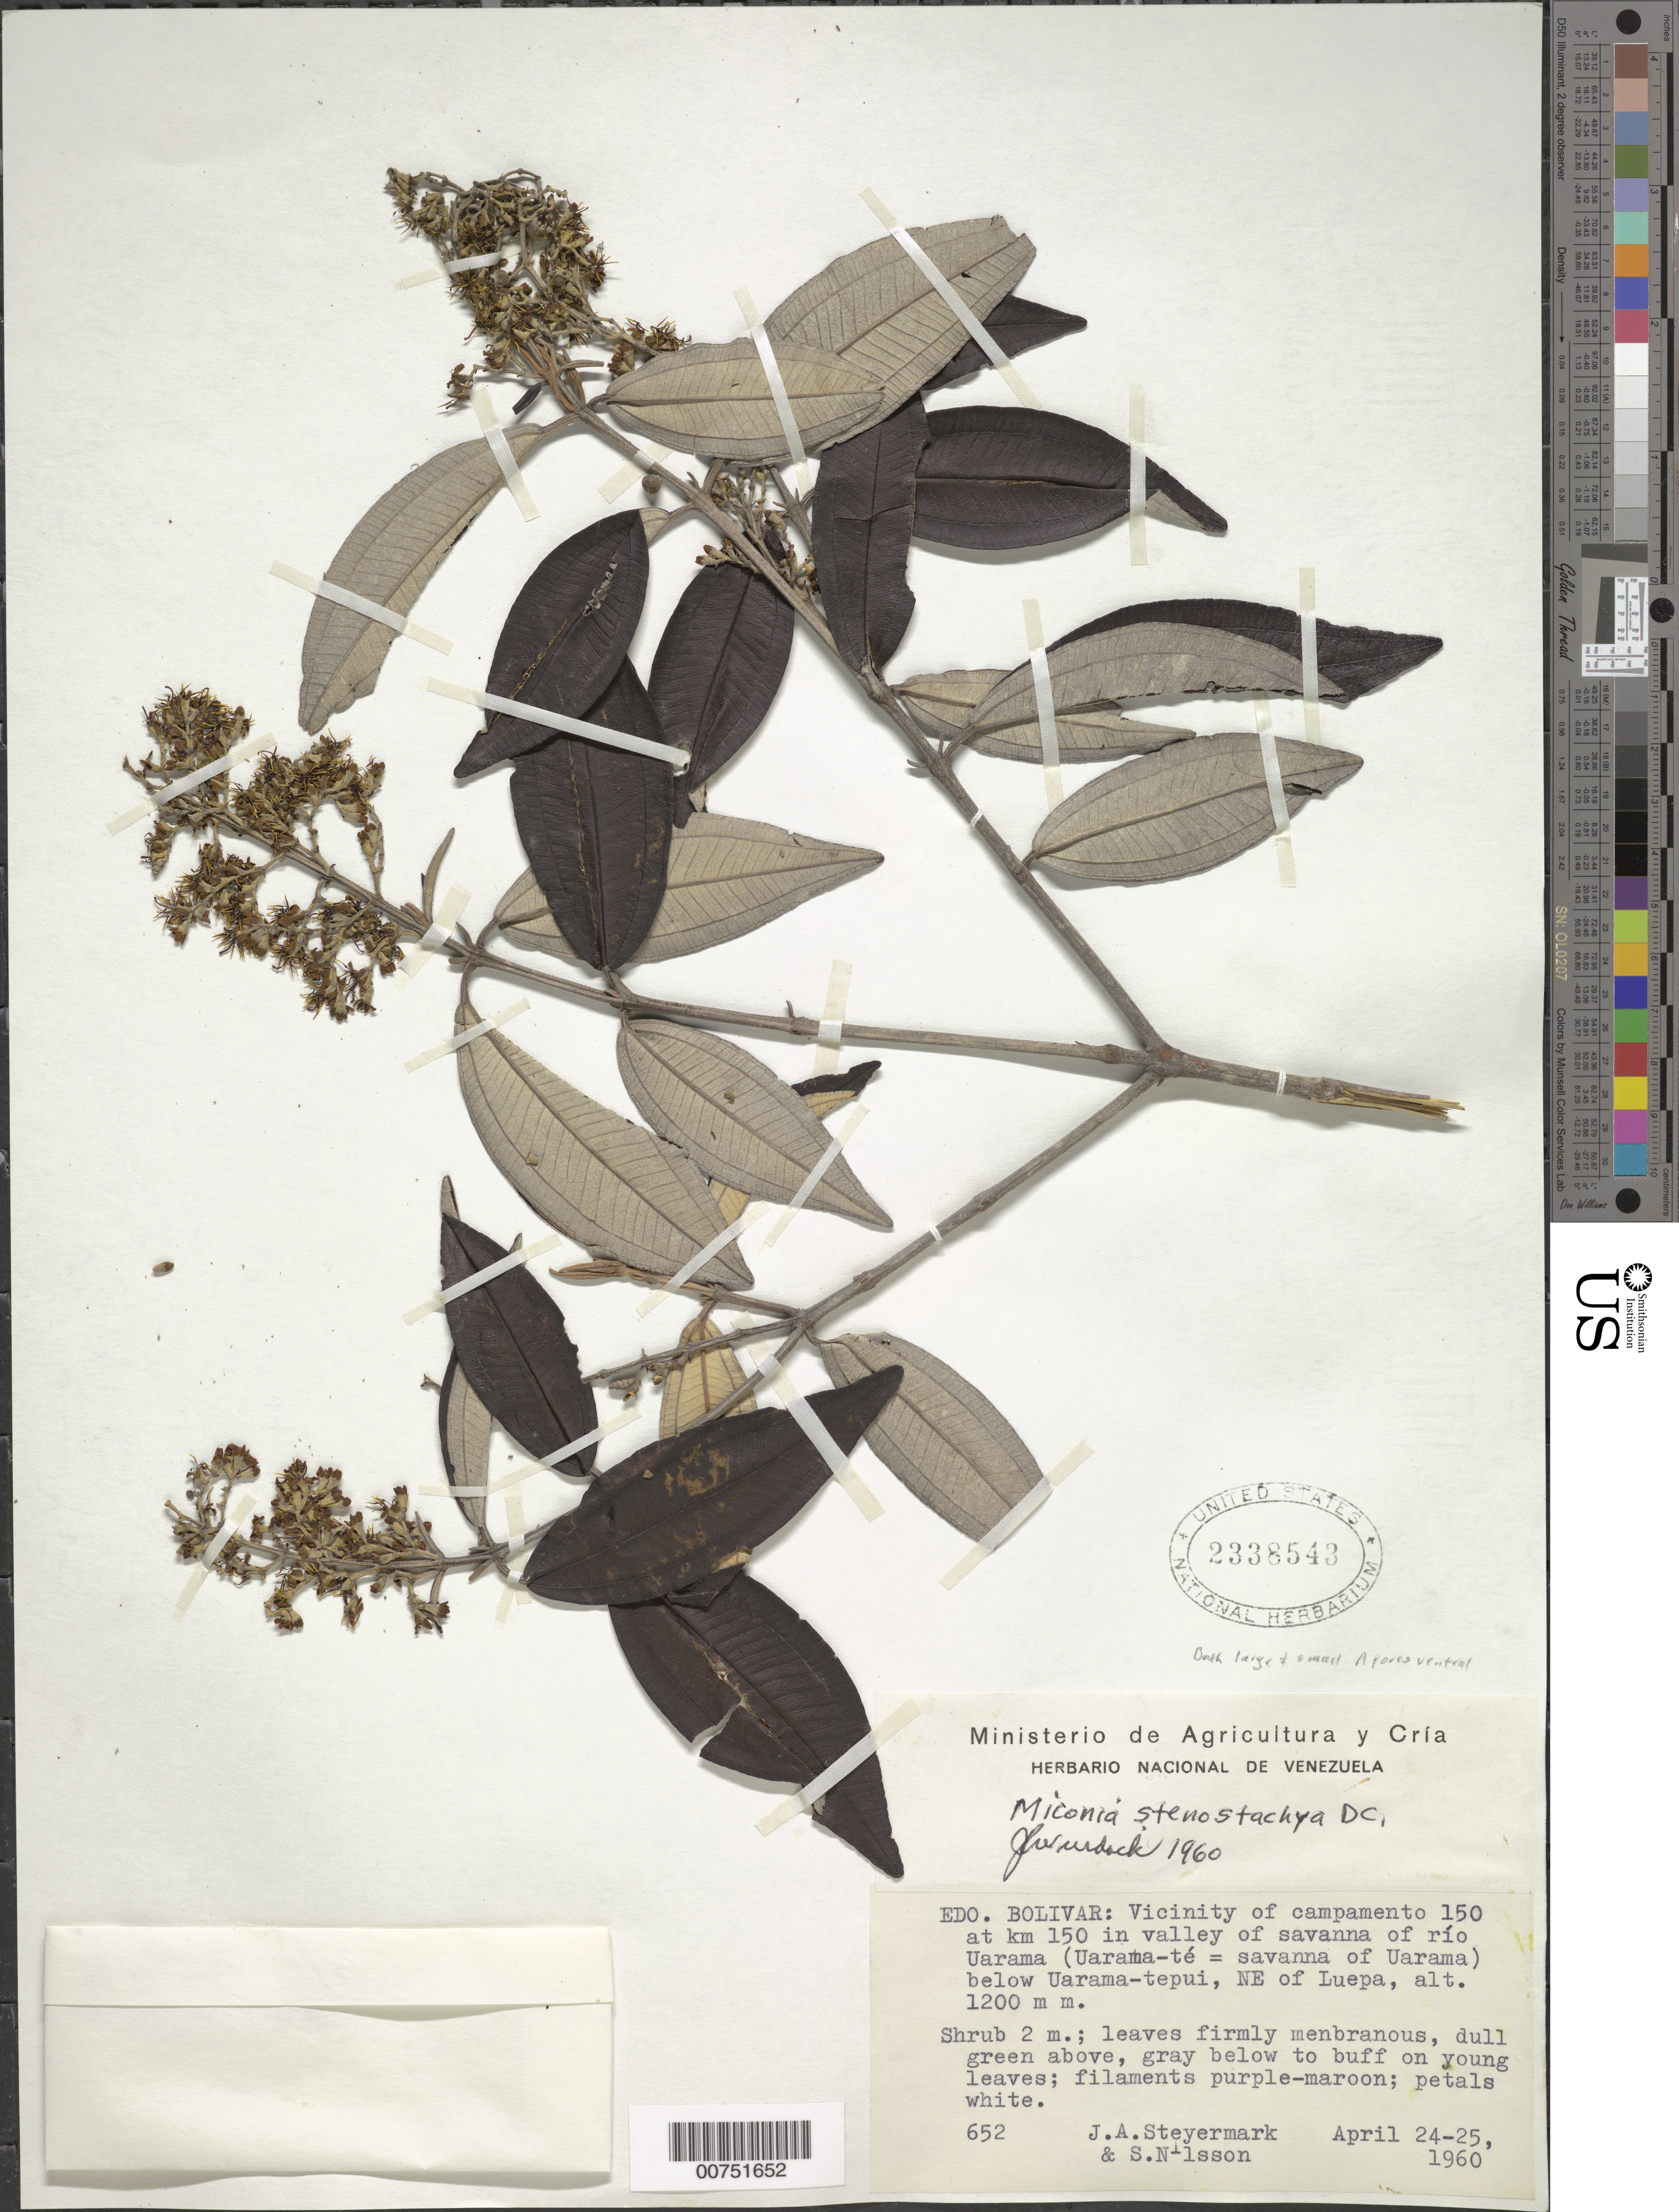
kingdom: Plantae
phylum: Tracheophyta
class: Magnoliopsida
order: Myrtales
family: Melastomataceae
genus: Miconia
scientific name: Miconia stenostachya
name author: DC.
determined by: Wurdack, John J., (US), US (UNITED STATES)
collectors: J. Steyermark & S. Nilsson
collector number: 60 652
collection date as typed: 24-Apr-60 to 25-Apr-60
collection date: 1960-04-24/1960-04-25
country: Venezuela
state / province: Bolívar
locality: Río Uarama, below Uarama-tepuí, NE of Luepa, vic. of road campamento 150 at km 150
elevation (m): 1200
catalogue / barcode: US 2338543